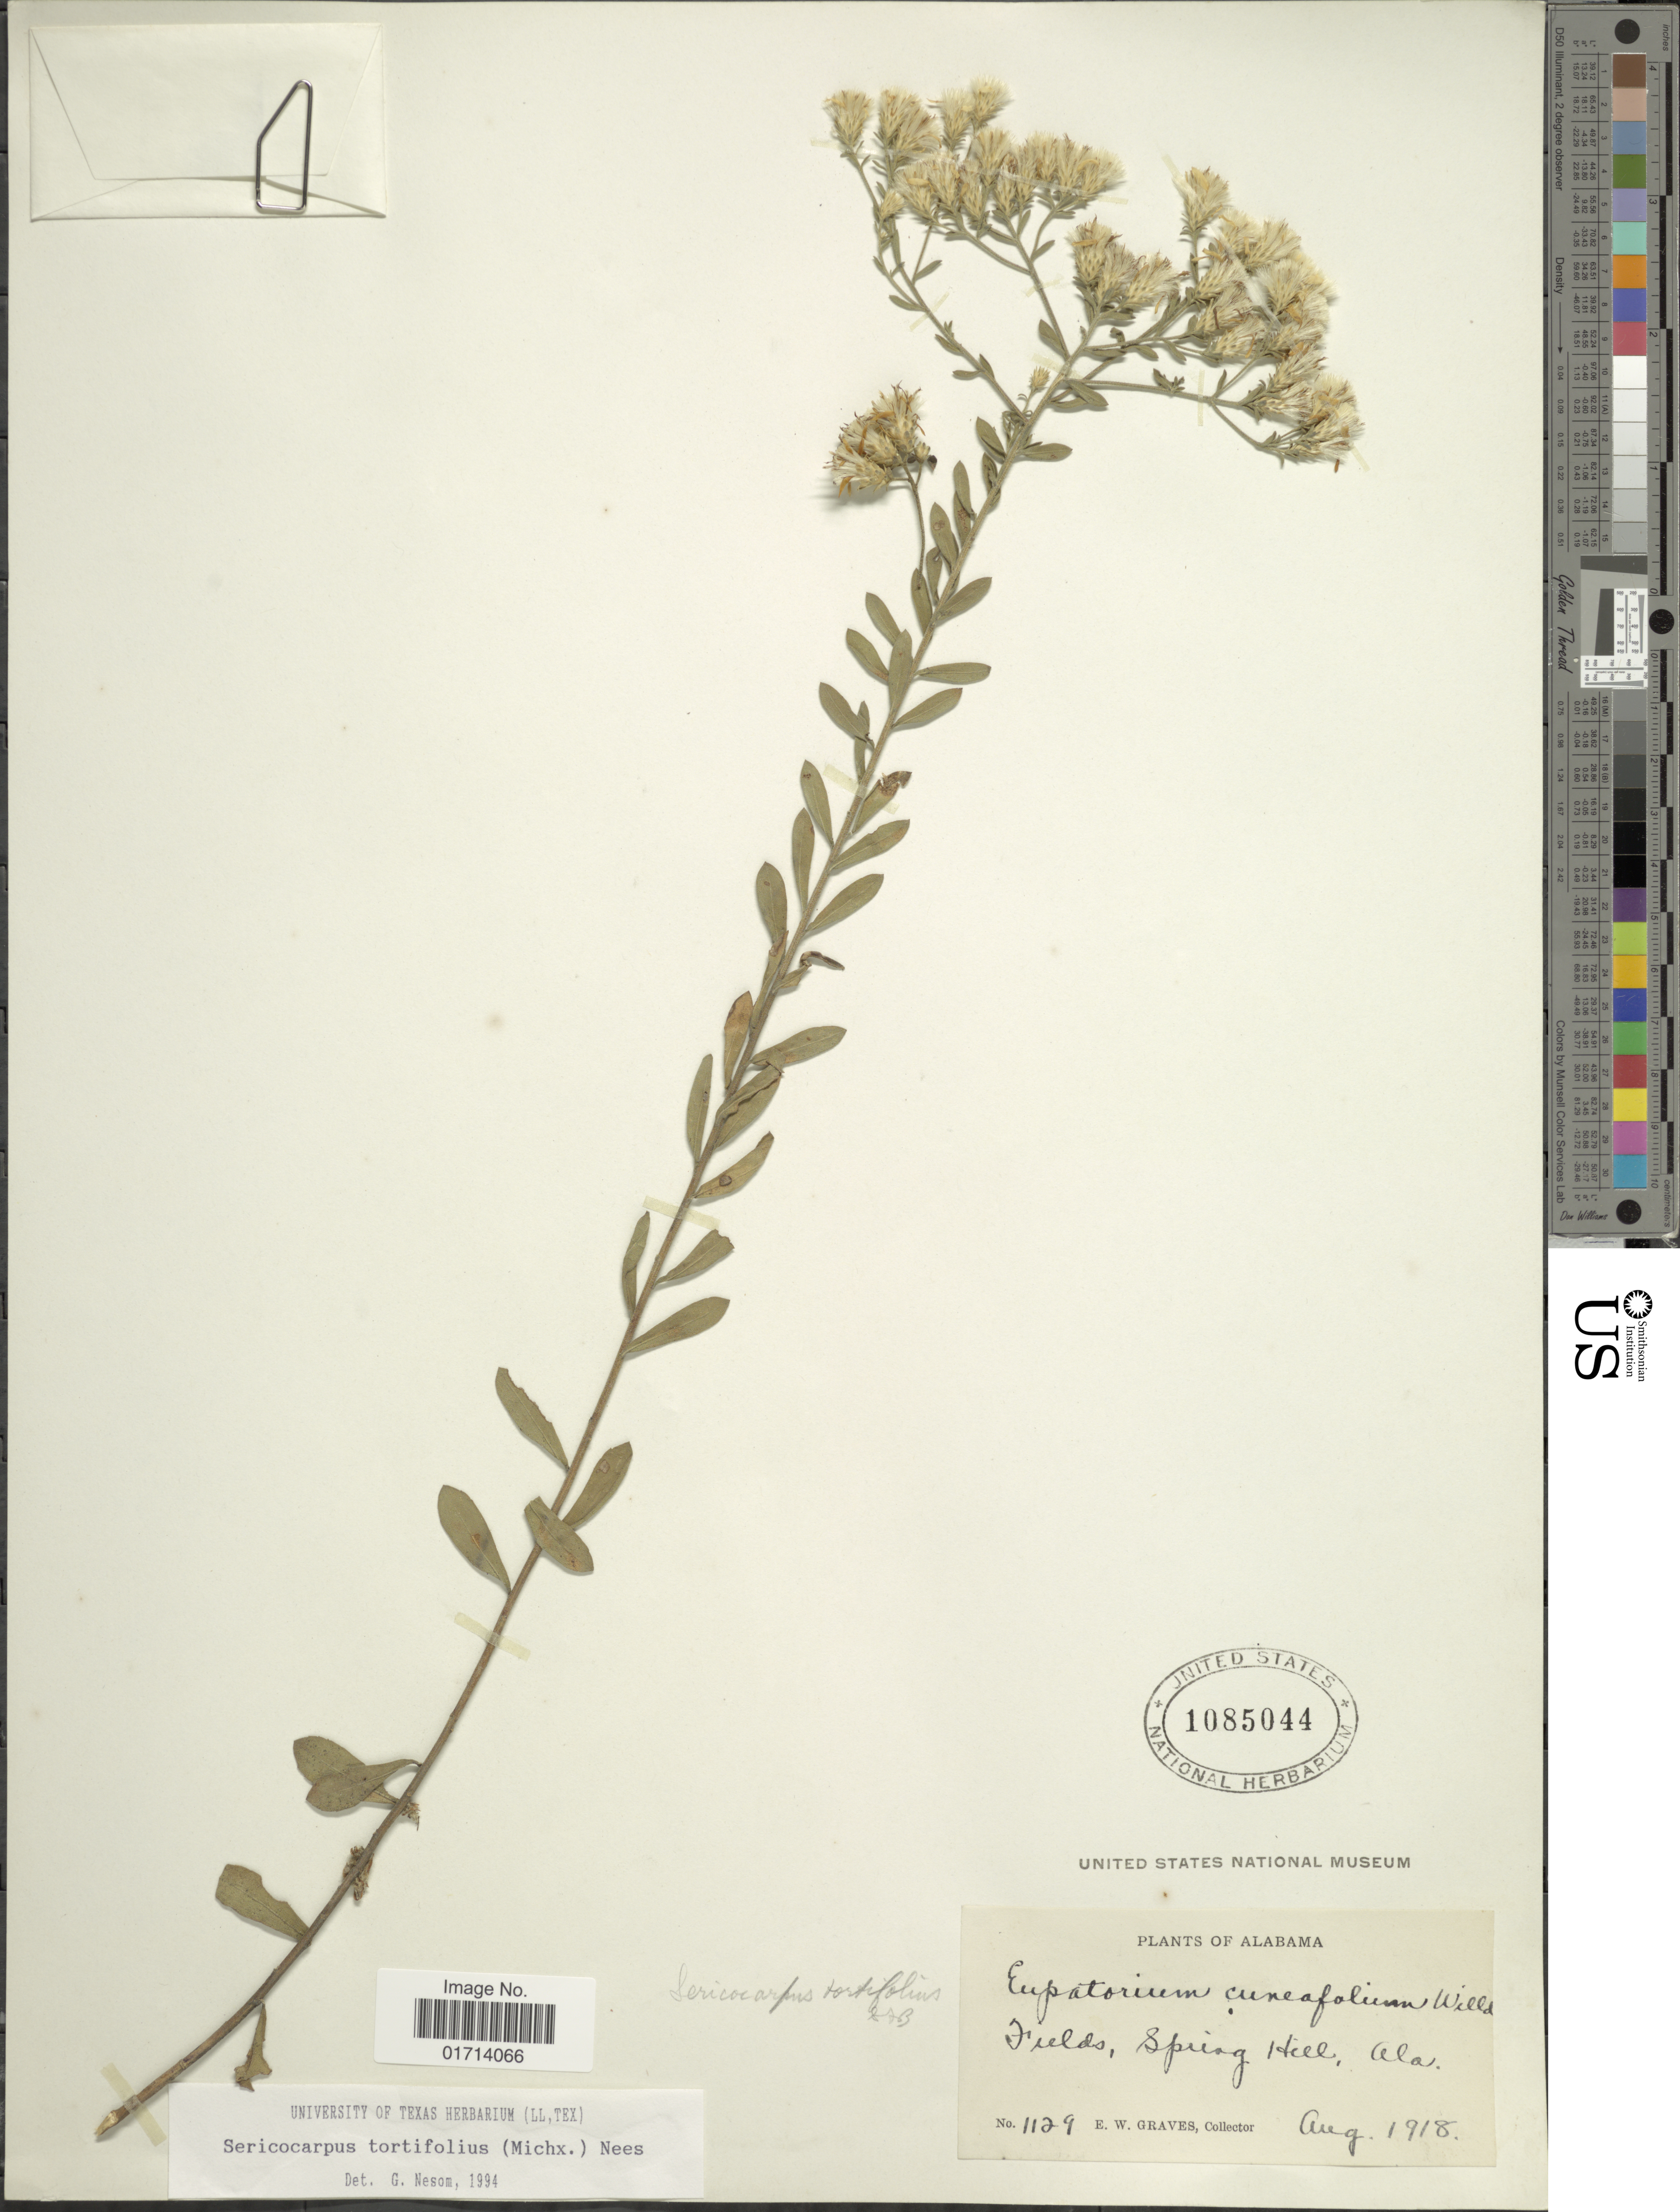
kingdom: Plantae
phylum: Tracheophyta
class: Magnoliopsida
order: Asterales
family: Asteraceae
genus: Sericocarpus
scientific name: Sericocarpus tortifolius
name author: (Michx.) Nees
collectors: E. Graves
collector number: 1129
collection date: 1918-08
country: United States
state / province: Alabama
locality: Spring Hill, Ala.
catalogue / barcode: US 1085044